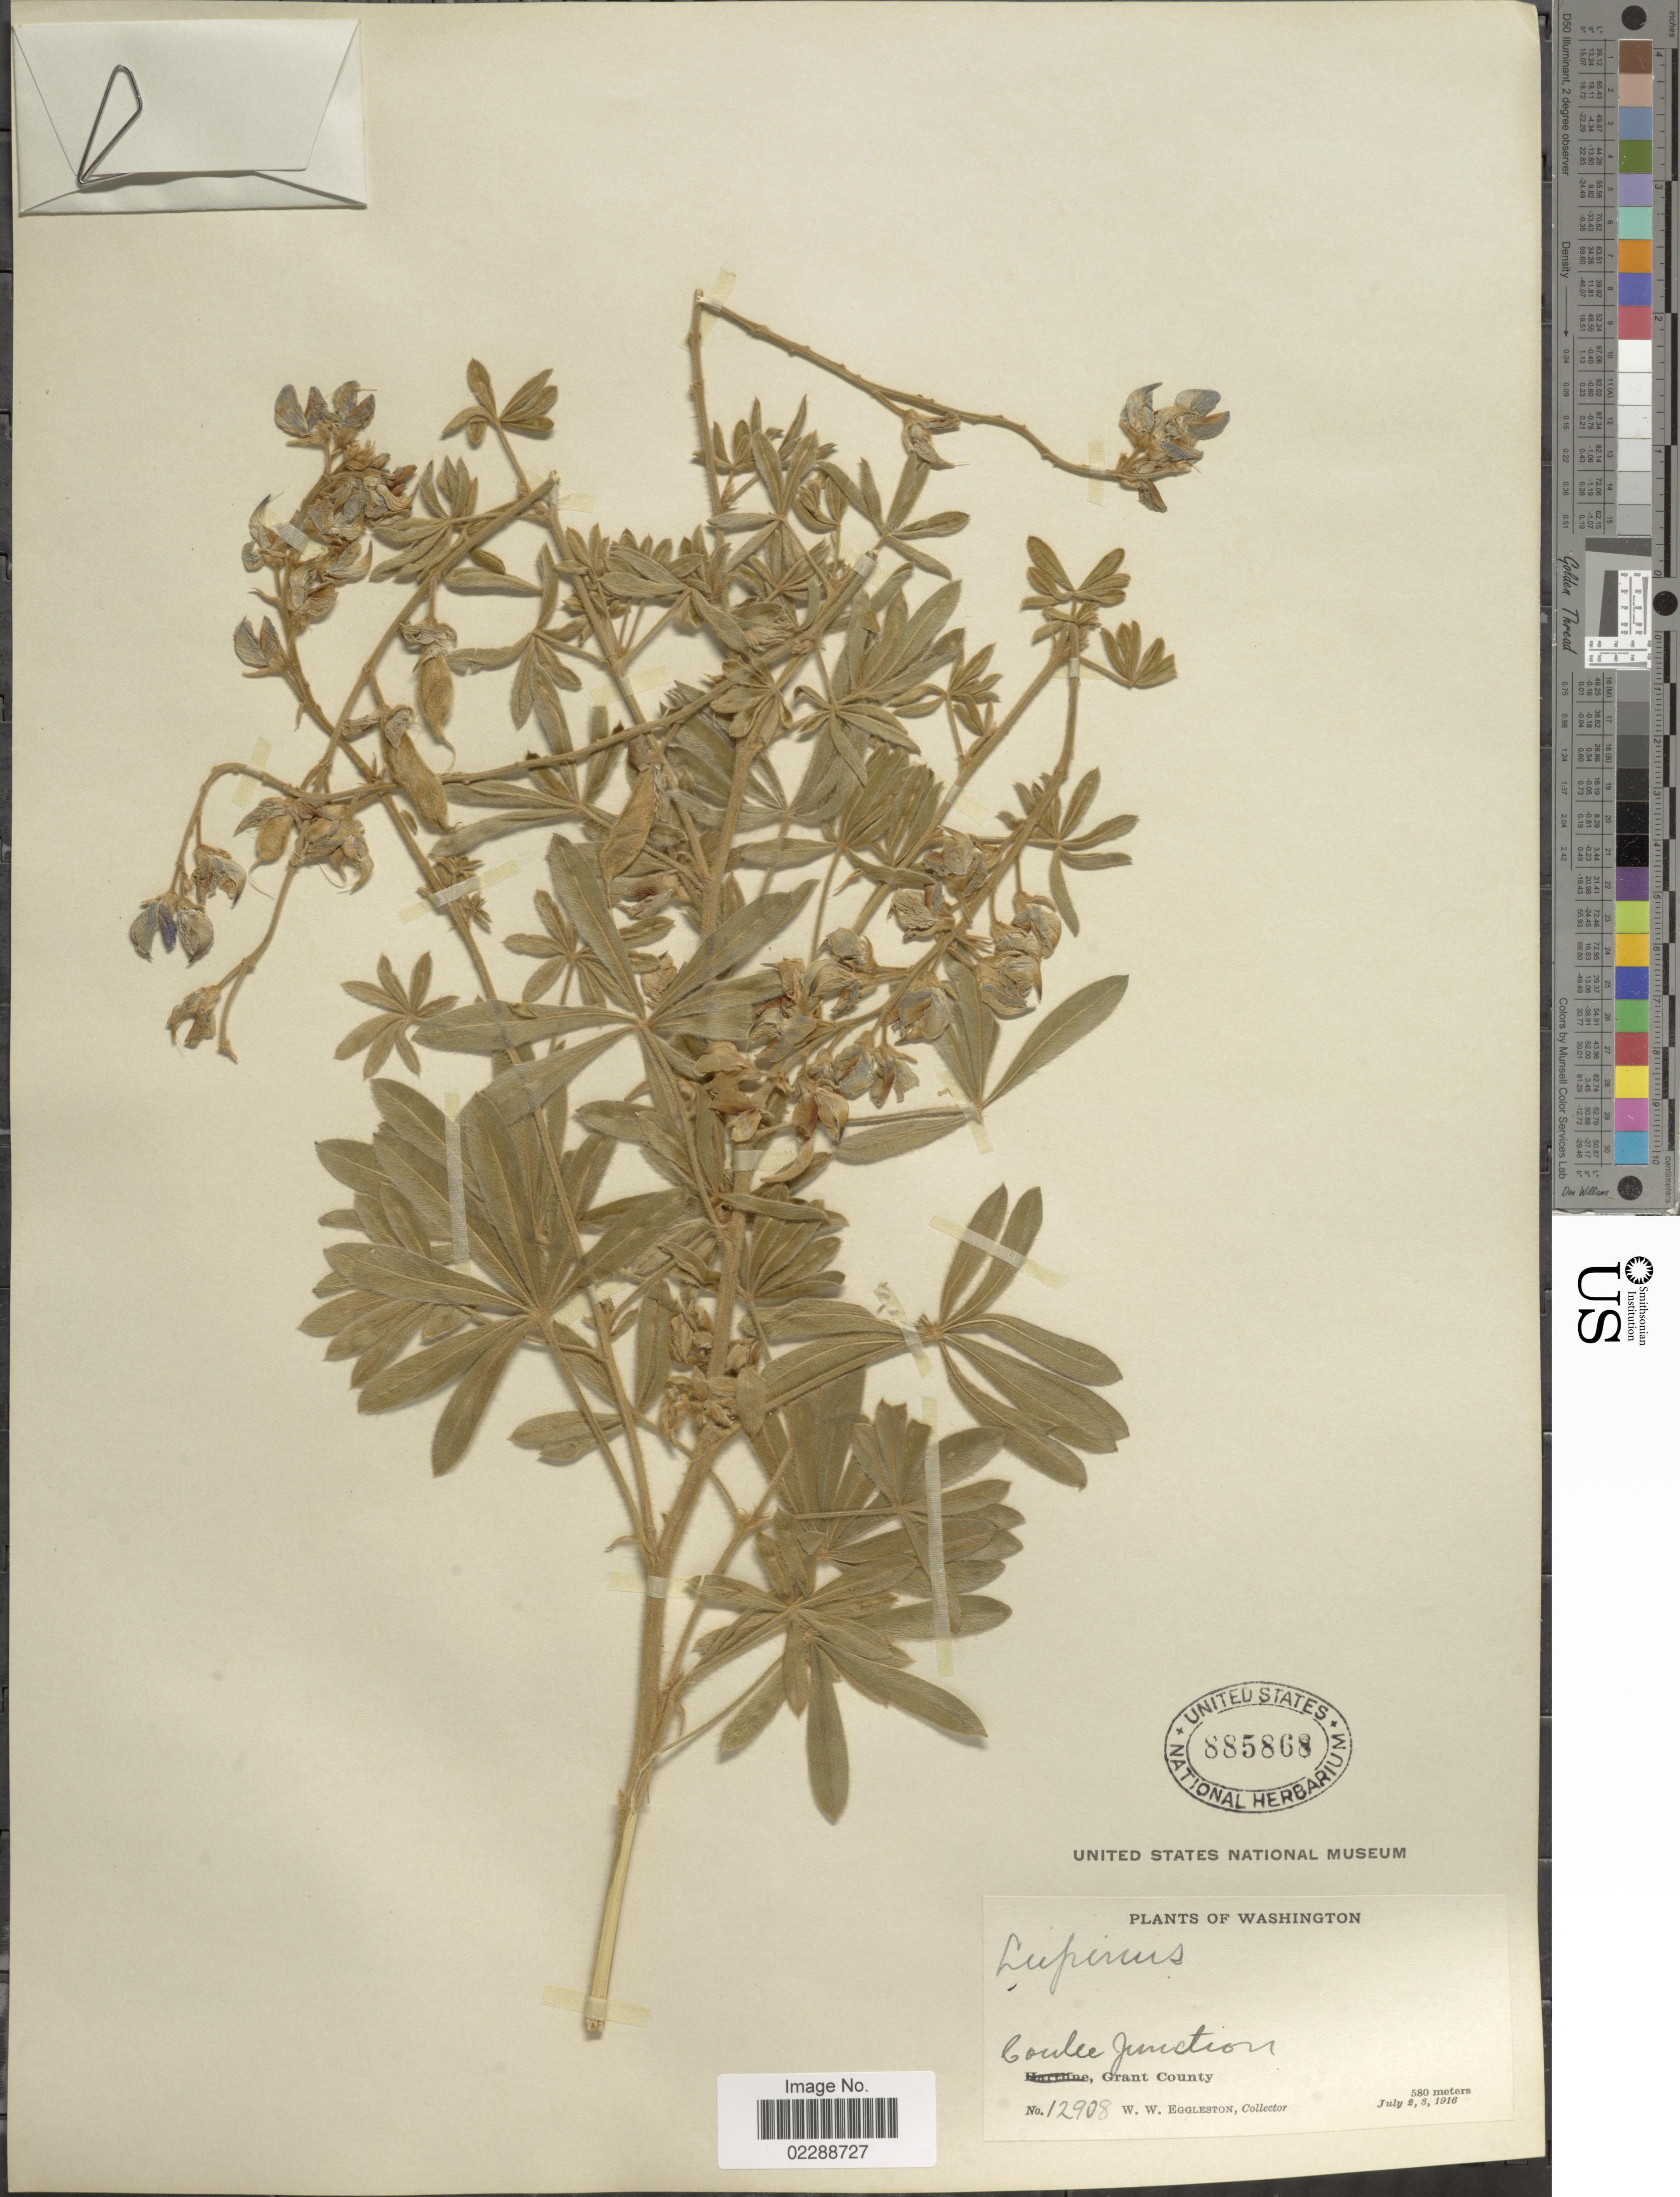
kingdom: Plantae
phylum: Tracheophyta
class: Magnoliopsida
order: Fabales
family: Fabaceae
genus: Lupinus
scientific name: Lupinus sp.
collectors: W. W. Eggleston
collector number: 12908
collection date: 1916-07-02/1916-07-03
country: United States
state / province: Washington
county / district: Grant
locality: Coulee Junction, Grant County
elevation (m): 580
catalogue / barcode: US 885868